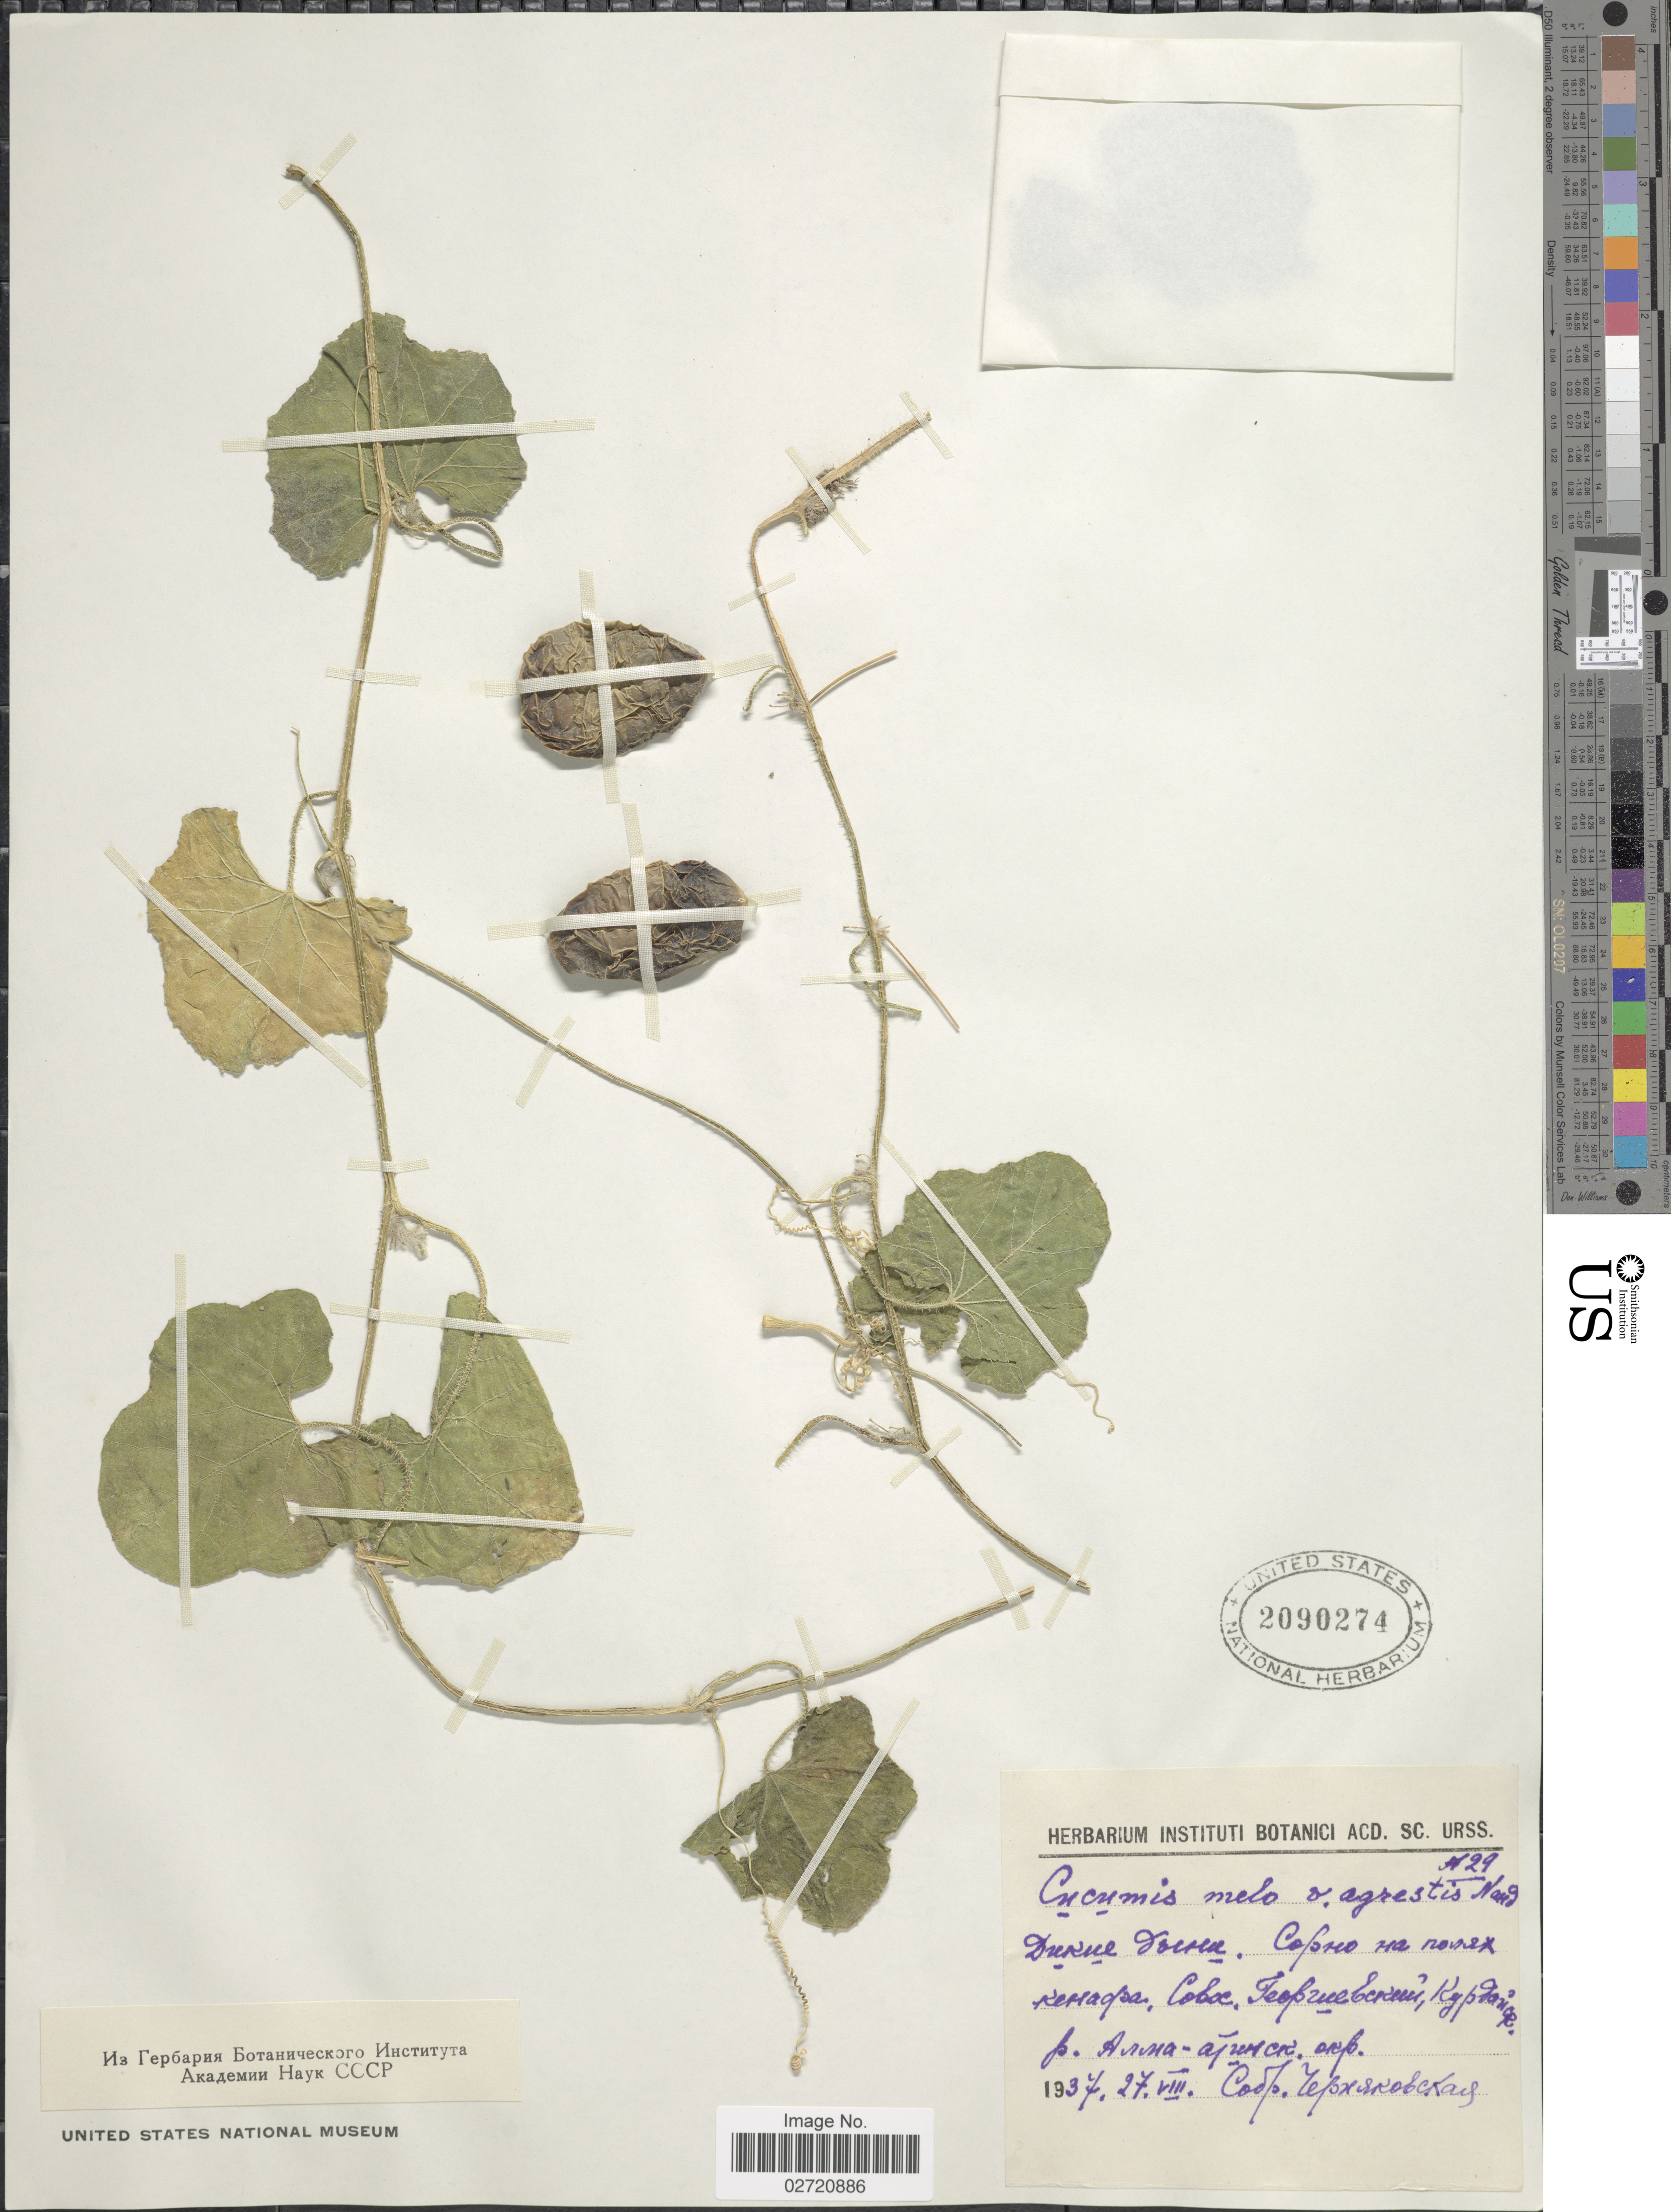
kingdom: Plantae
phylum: Tracheophyta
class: Magnoliopsida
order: Cucurbitales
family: Cucurbitaceae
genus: Cucumis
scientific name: Cucumis melo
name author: L.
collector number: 29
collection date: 1937-08-27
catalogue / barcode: US 2090274